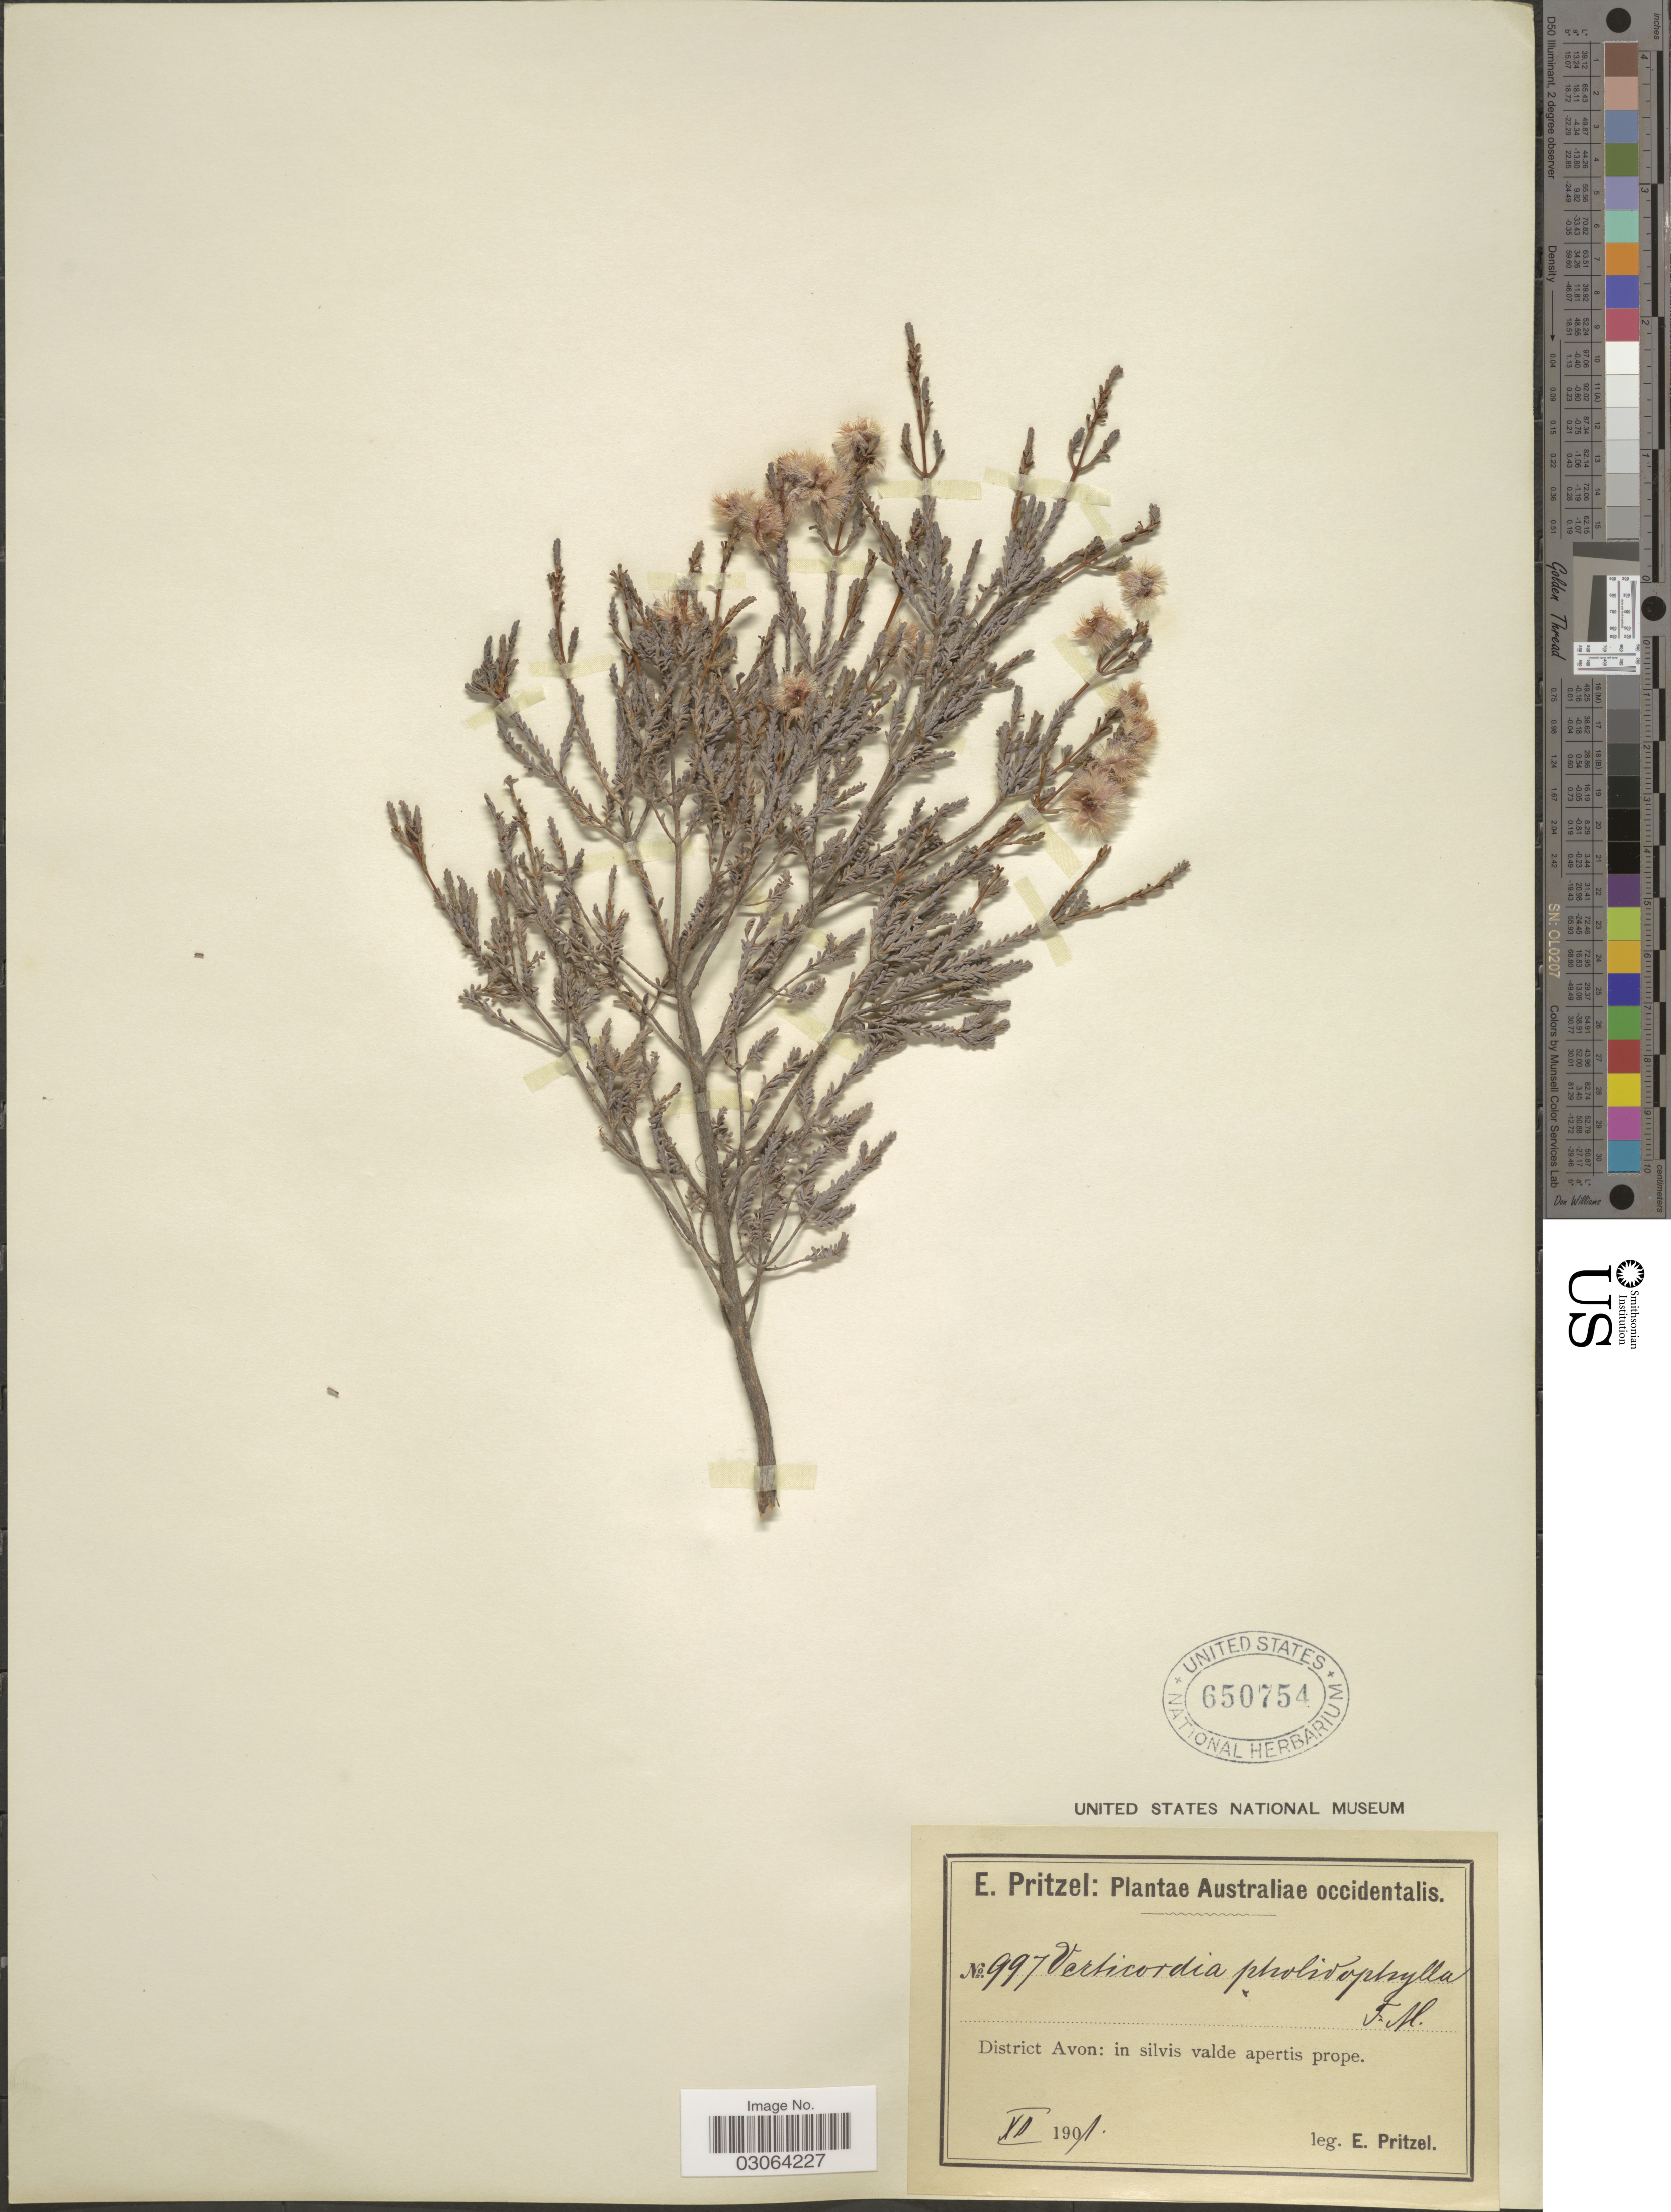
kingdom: Plantae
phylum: Tracheophyta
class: Magnoliopsida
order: Myrtales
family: Myrtaceae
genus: Verticordia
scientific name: Verticordia pholidophylla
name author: F. Muell.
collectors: E. G. Pritzel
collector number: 997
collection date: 1901-11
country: Australia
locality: Australiae occidentalis, District Avon: in silvis valde apertis prope.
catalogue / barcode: US 650754